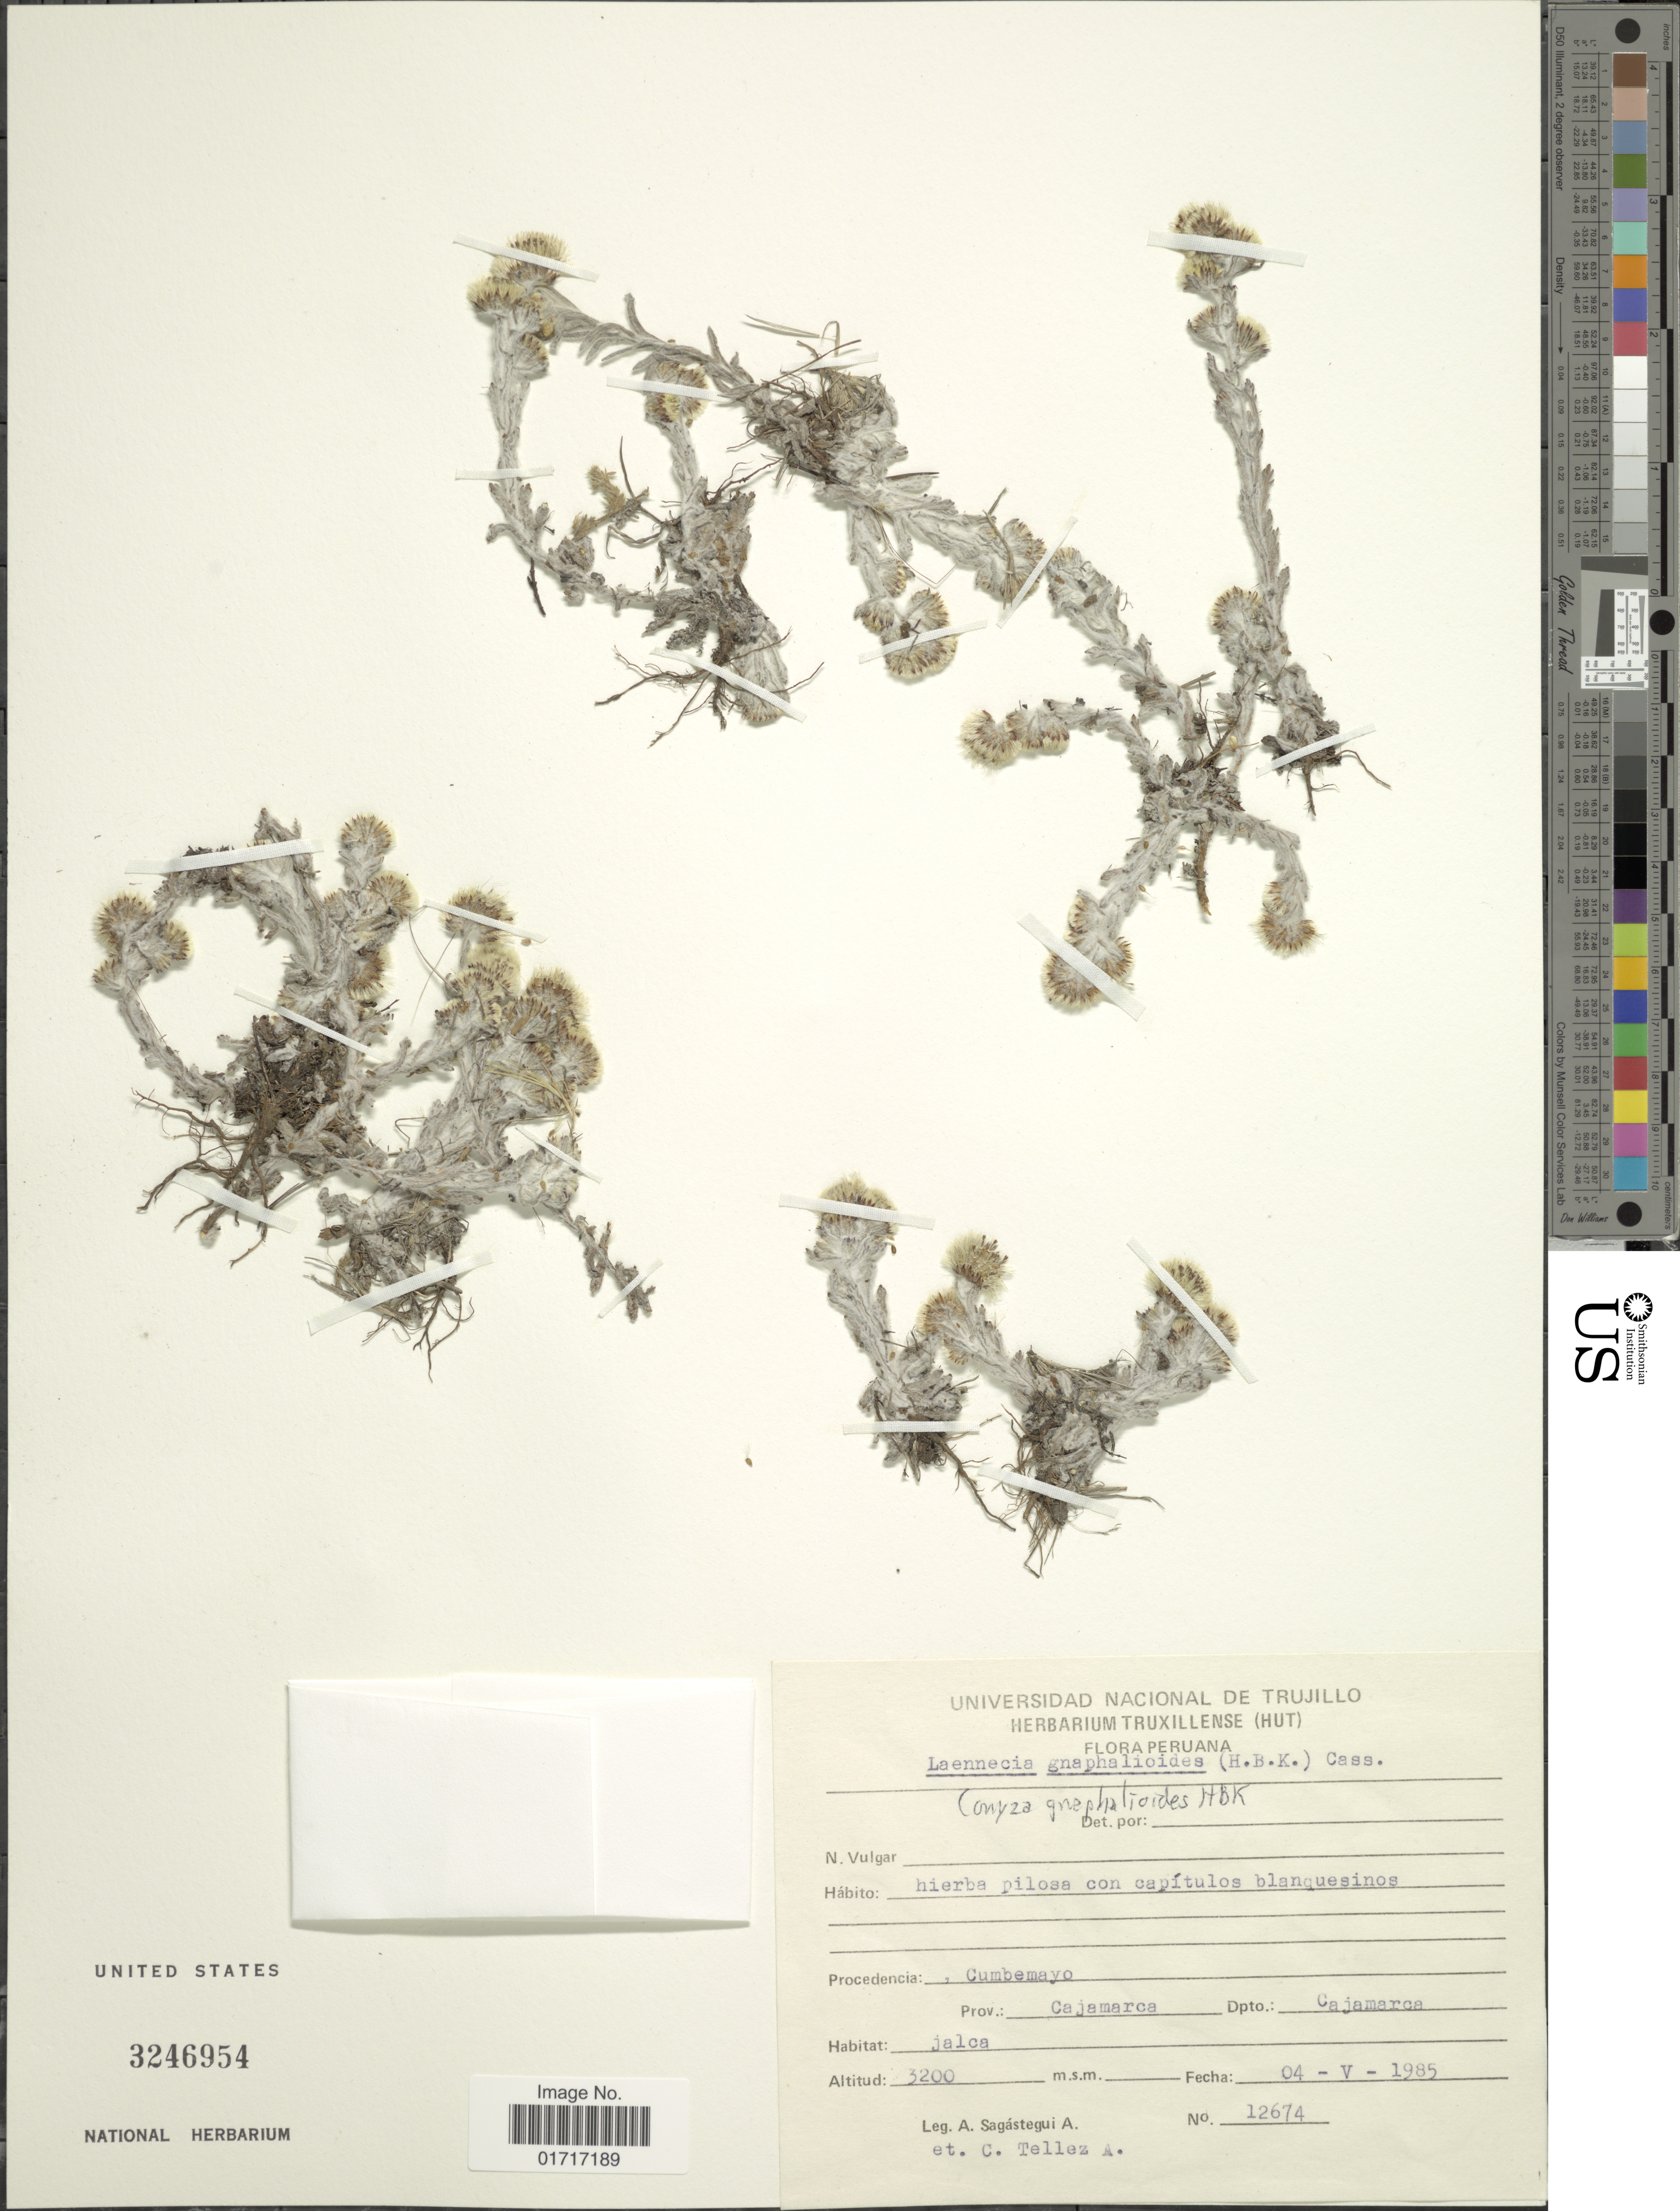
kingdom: Plantae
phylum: Tracheophyta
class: Magnoliopsida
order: Asterales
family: Asteraceae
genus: Conyza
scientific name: Conyza gnaphalioides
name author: Kunth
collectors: A. Sagástegui A. & C. Tellez-A.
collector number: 12674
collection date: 1985-05-04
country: Peru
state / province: Cajamarca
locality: Cumbemayo, Prov. Cajamarca, Dpto Cajamarca, Jalca.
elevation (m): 3200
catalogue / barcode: US 3246954